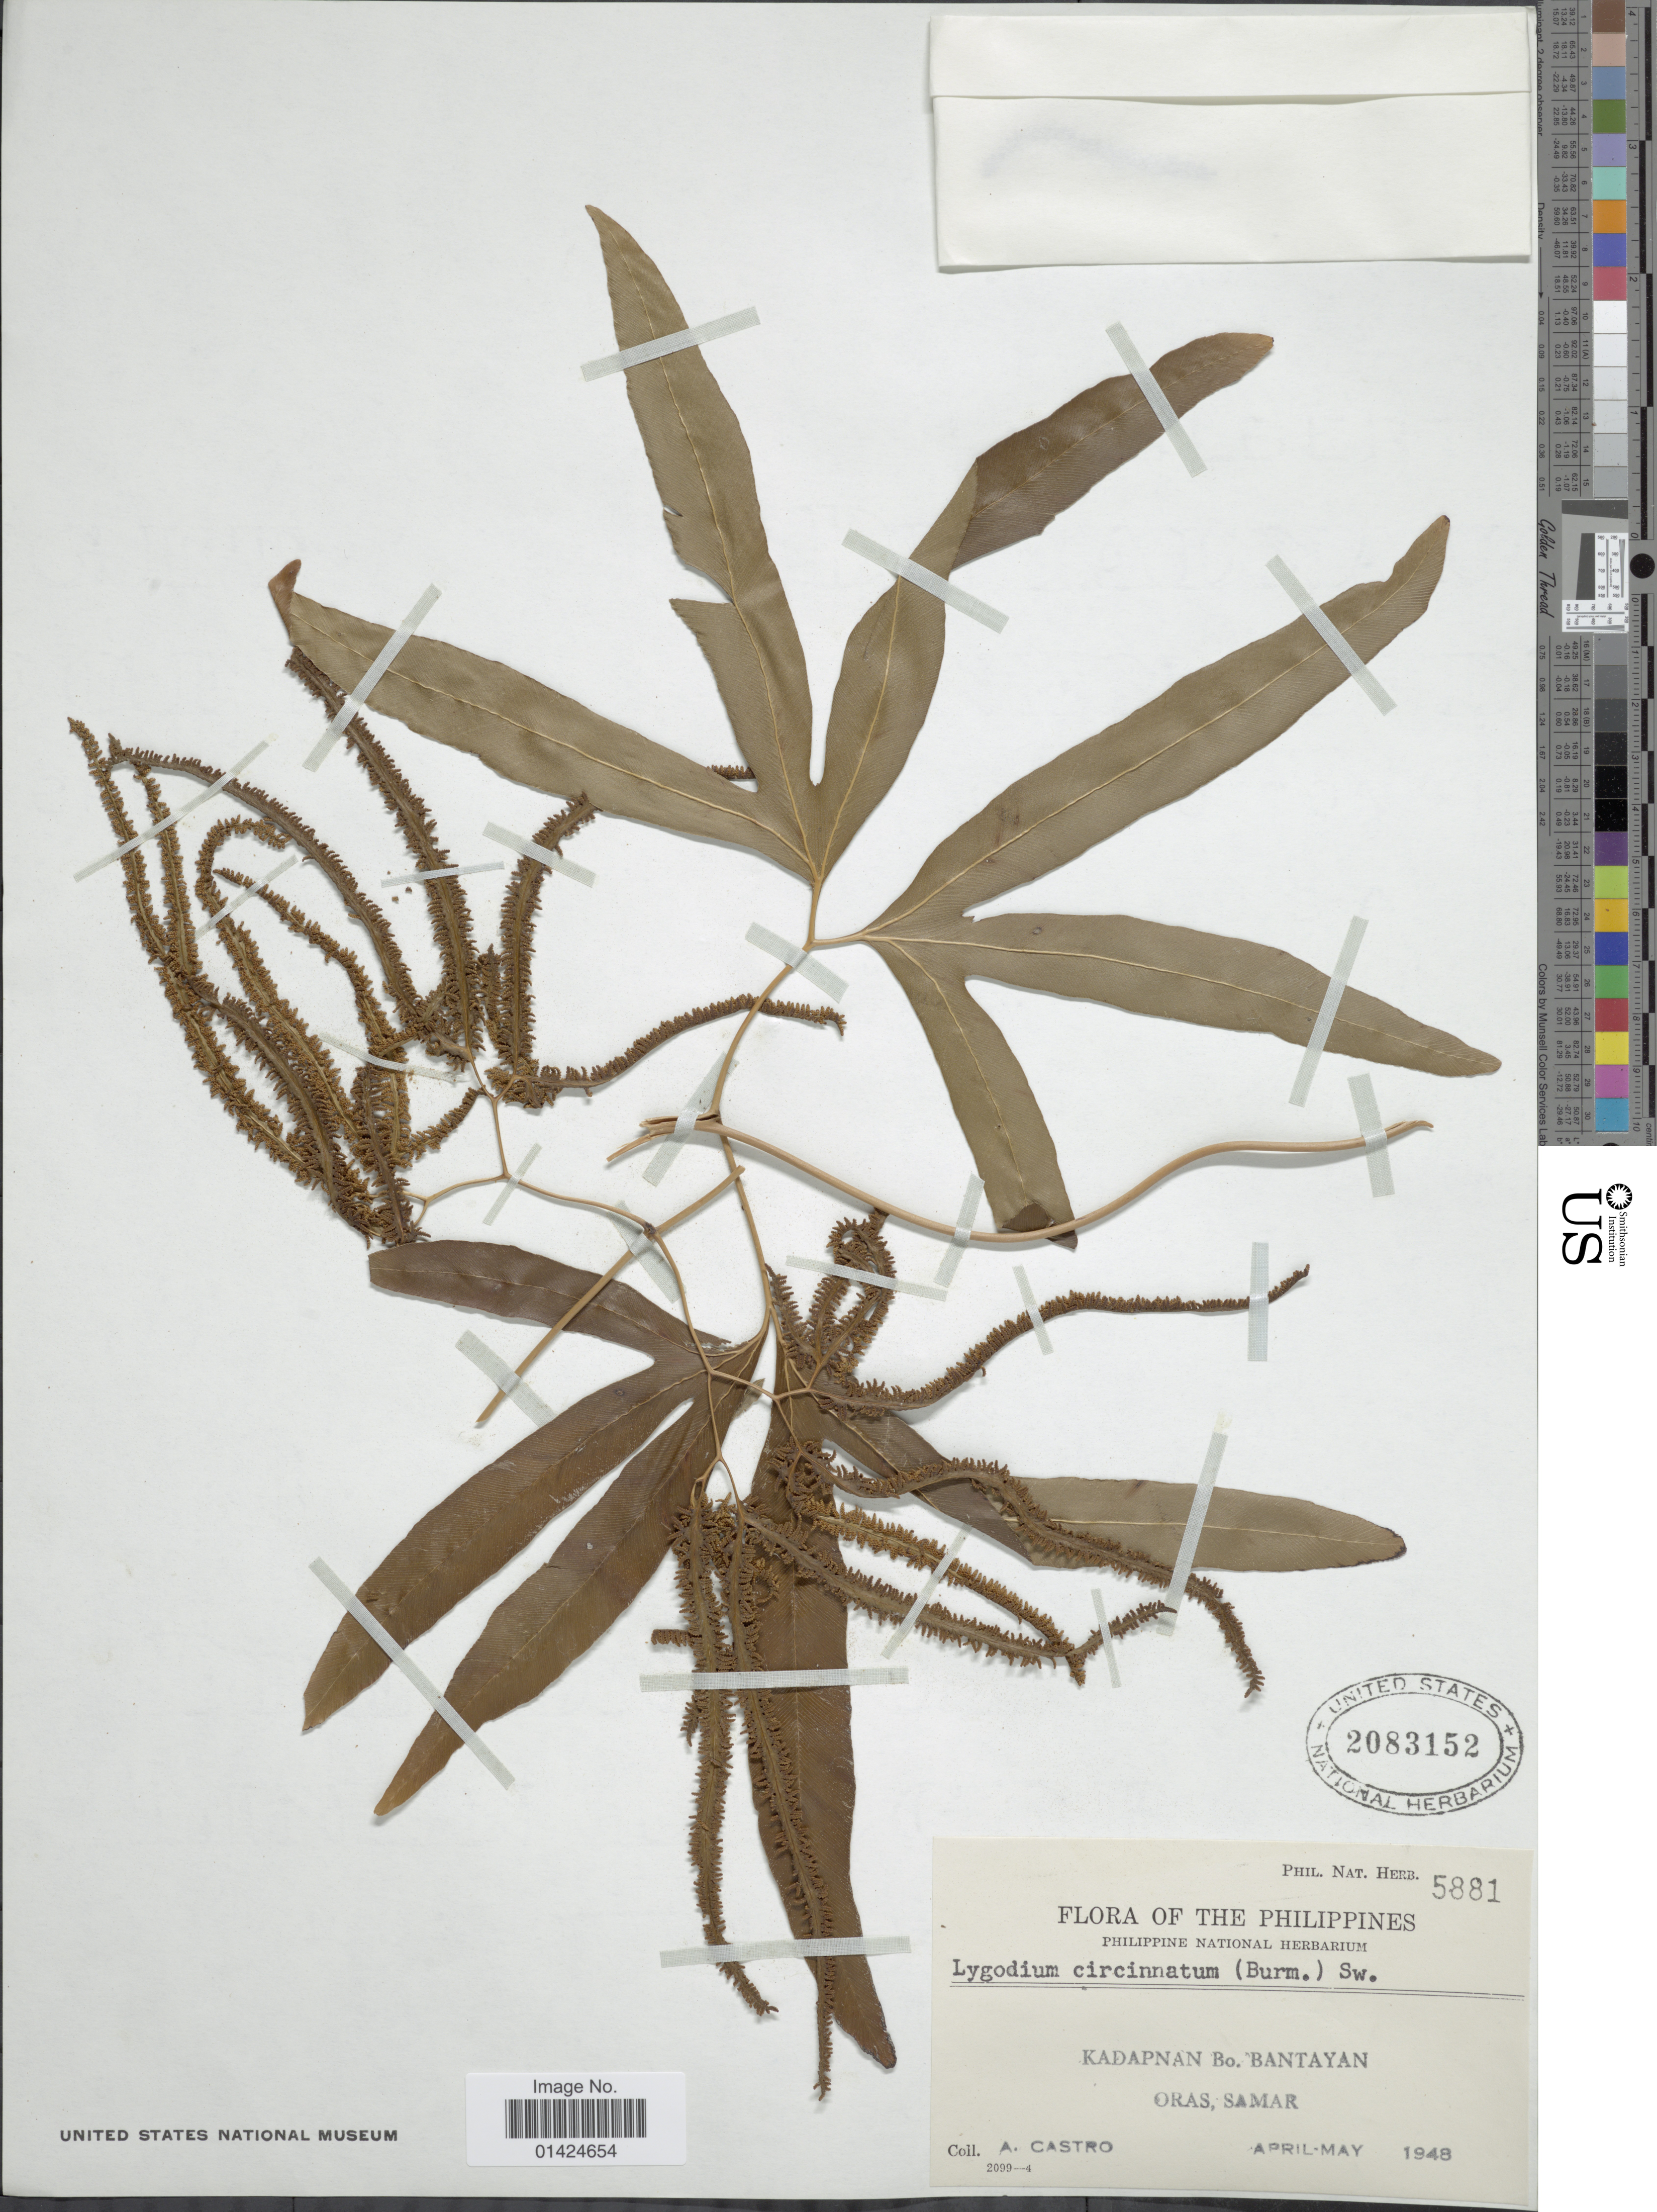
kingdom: Plantae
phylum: Tracheophyta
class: Polypodiopsida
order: Schizaeales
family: Lygodiaceae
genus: Lygodium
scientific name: Lygodium circinnatum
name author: (Burm. f.) Sw.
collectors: A. Castro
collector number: Phil. Nat. Herb. 5881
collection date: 1948-04/1948-05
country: Philippines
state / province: Eastern Visayas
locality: Kadapnan Bo. Bantayan. Oras, Samar.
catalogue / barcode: US 2083152